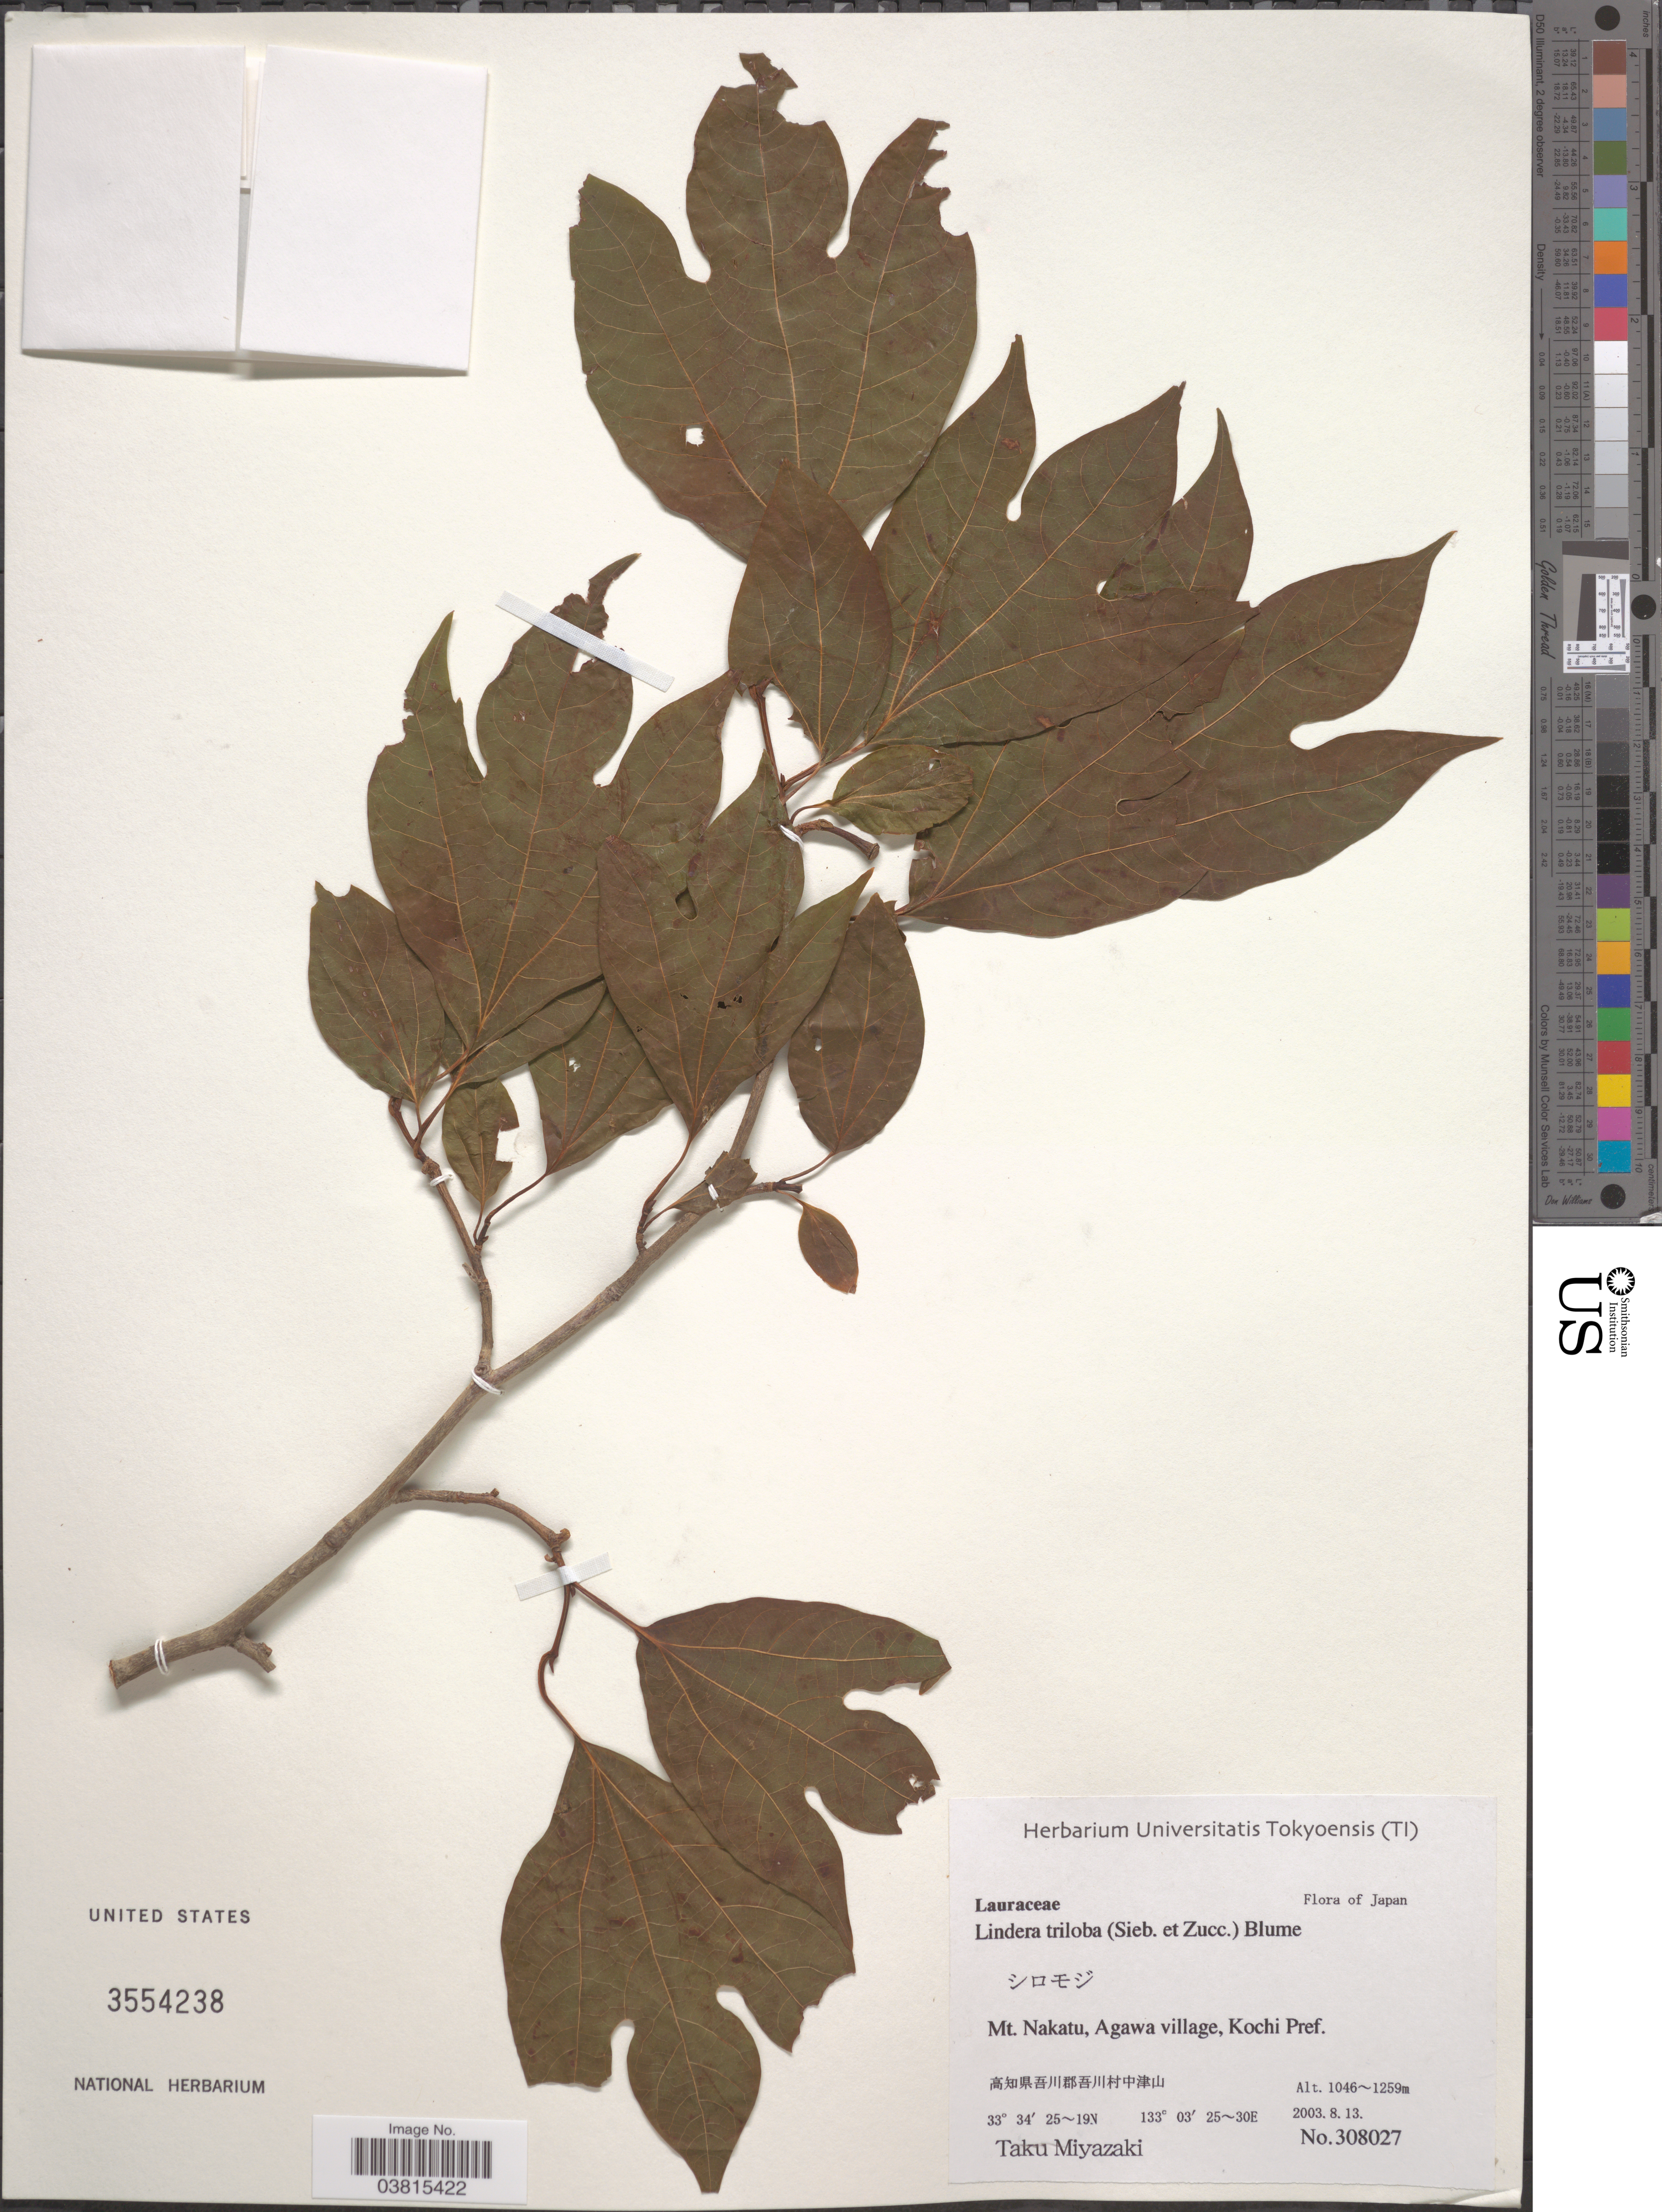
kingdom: Plantae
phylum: Tracheophyta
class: Magnoliopsida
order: Laurales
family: Lauraceae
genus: Lindera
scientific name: Lindera triloba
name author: (Siebold & Zucc.) Blume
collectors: T. Miyazaki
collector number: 308027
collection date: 2003-08-13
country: Japan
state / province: Koti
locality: Mt. Nakatu, Agawa village, Kochi Pref.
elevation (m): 1046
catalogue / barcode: US 3554238